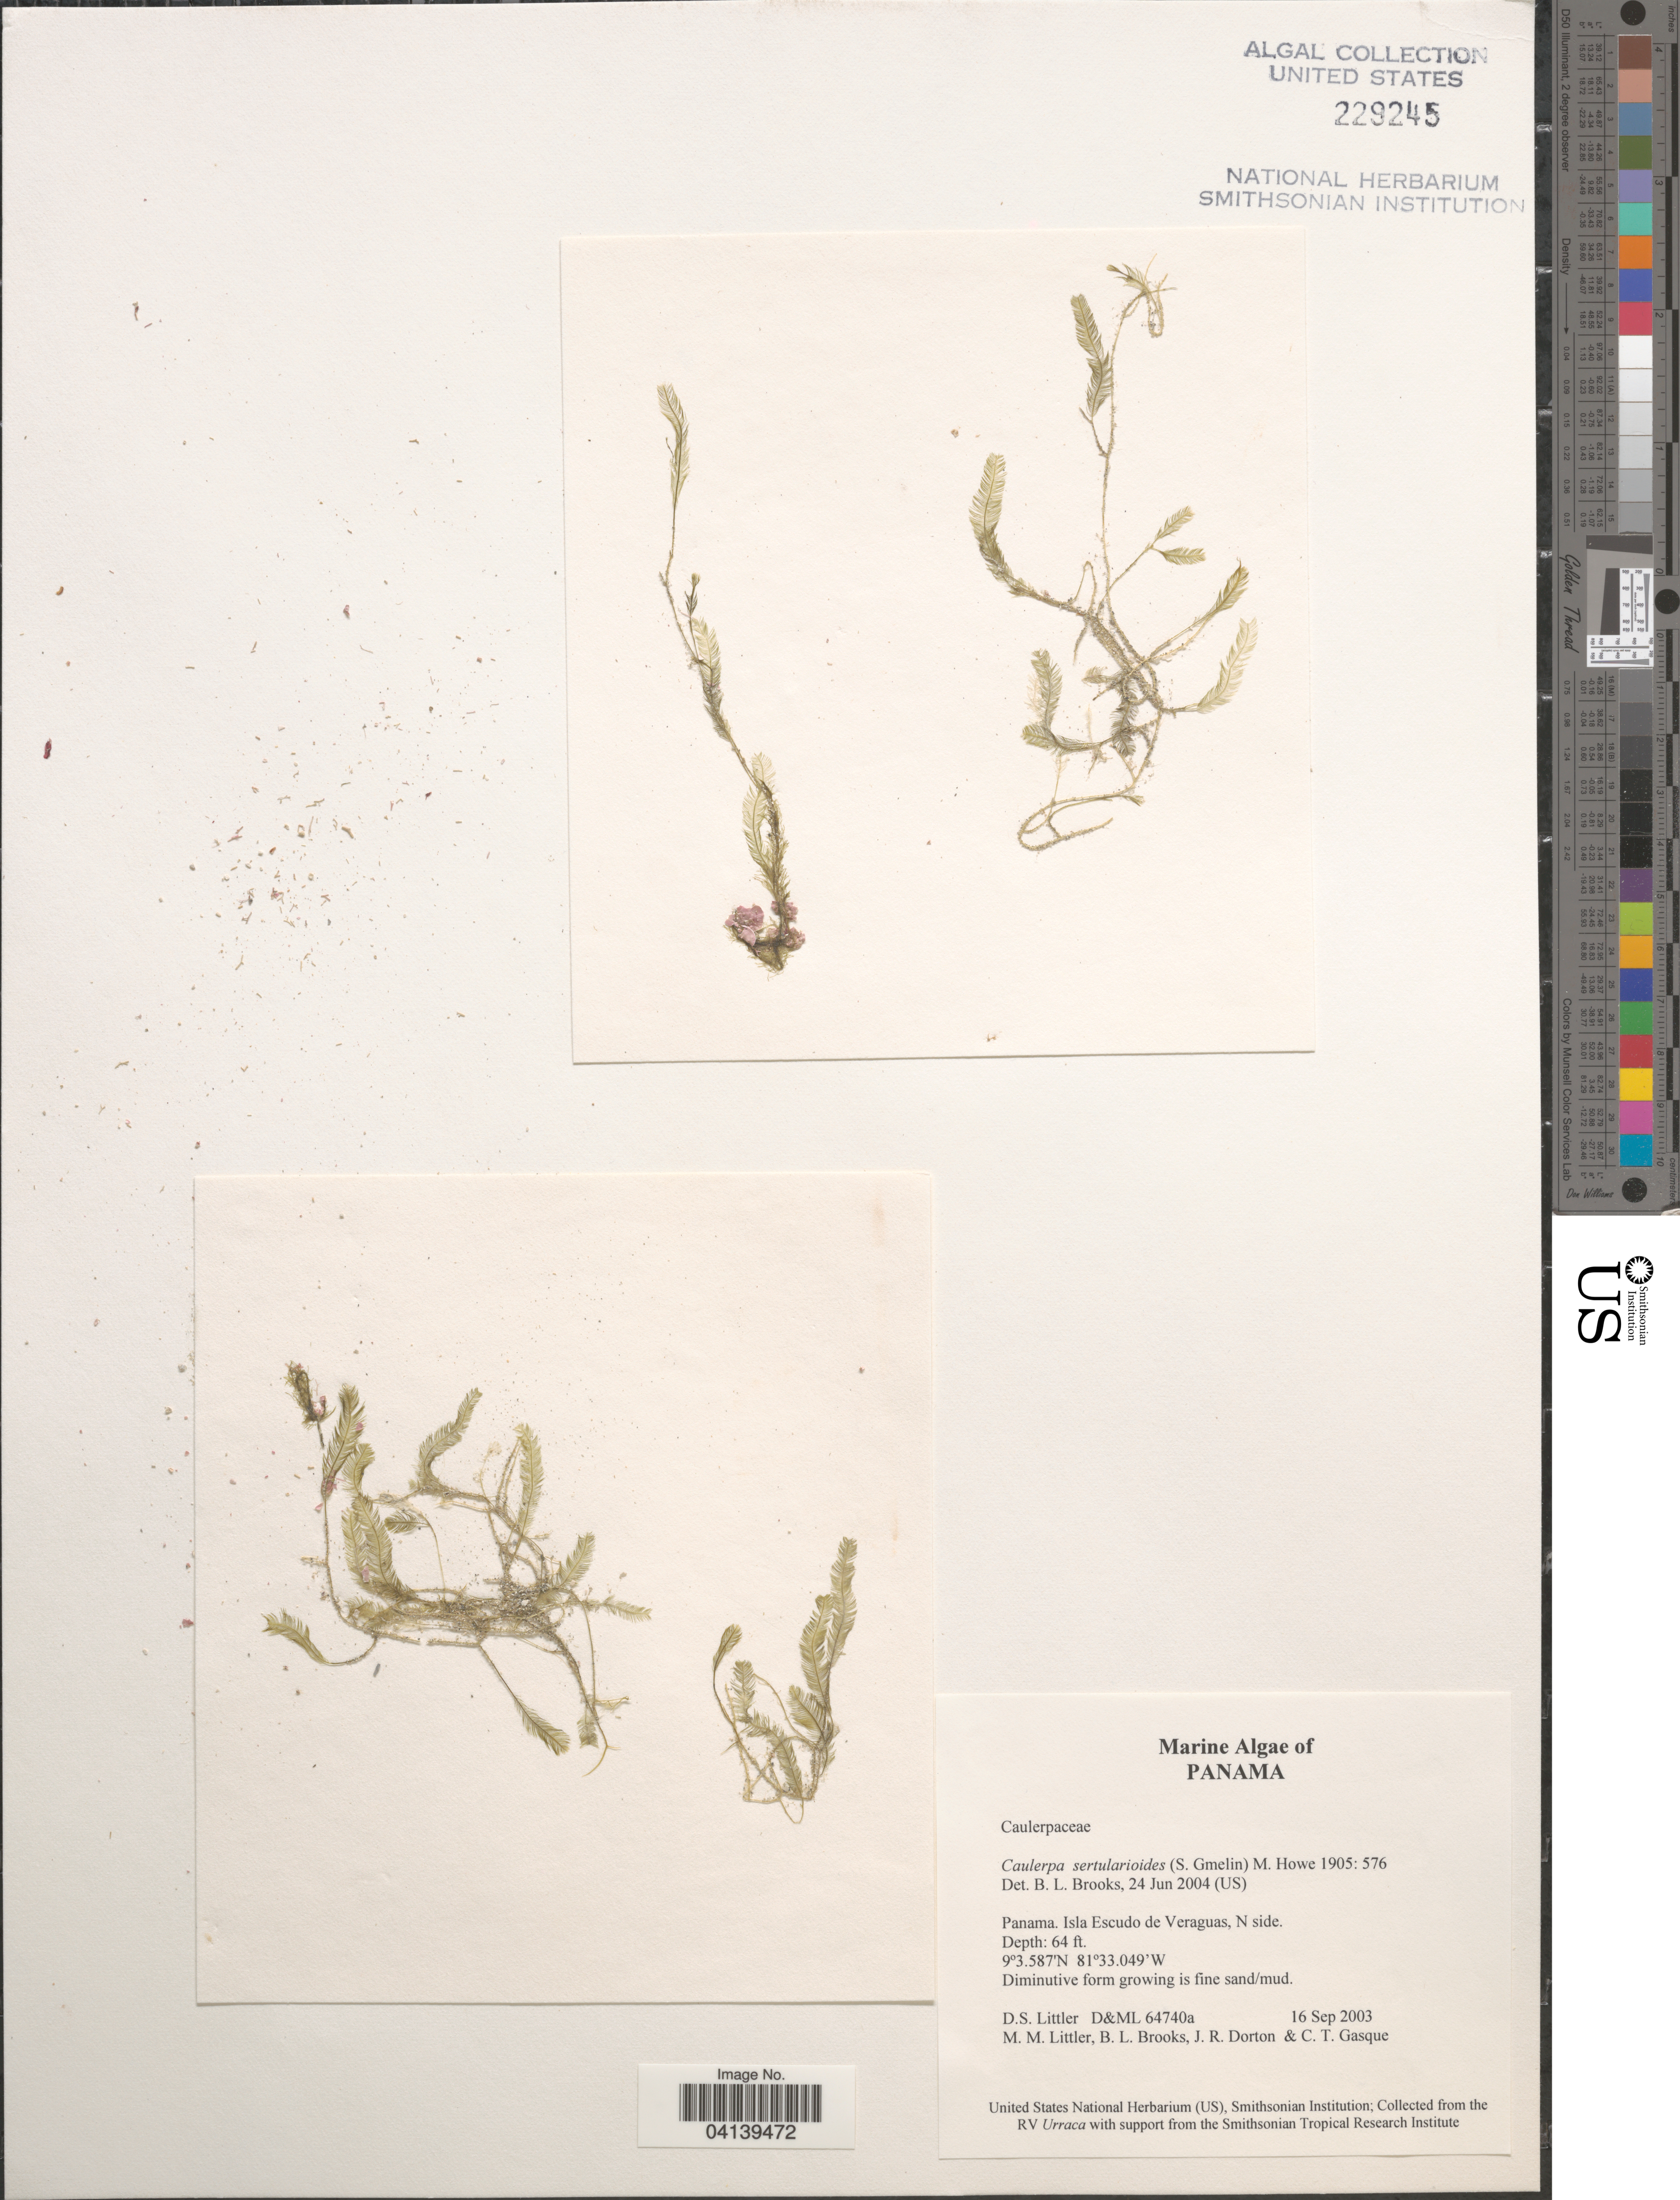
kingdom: Plantae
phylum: Chlorophyta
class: Ulvophyceae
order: Bryopsidales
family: Caulerpaceae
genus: Caulerpa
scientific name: Caulerpa sertularioides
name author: (S.G. Gmel.) M. Howe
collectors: D. S. Littler, B. Brooks, J. Dorton & C. Gasque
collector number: D&ML64740a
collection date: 2003-09-16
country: Panama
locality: Isla Escudo de Veraguas, N side.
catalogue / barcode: US 229245